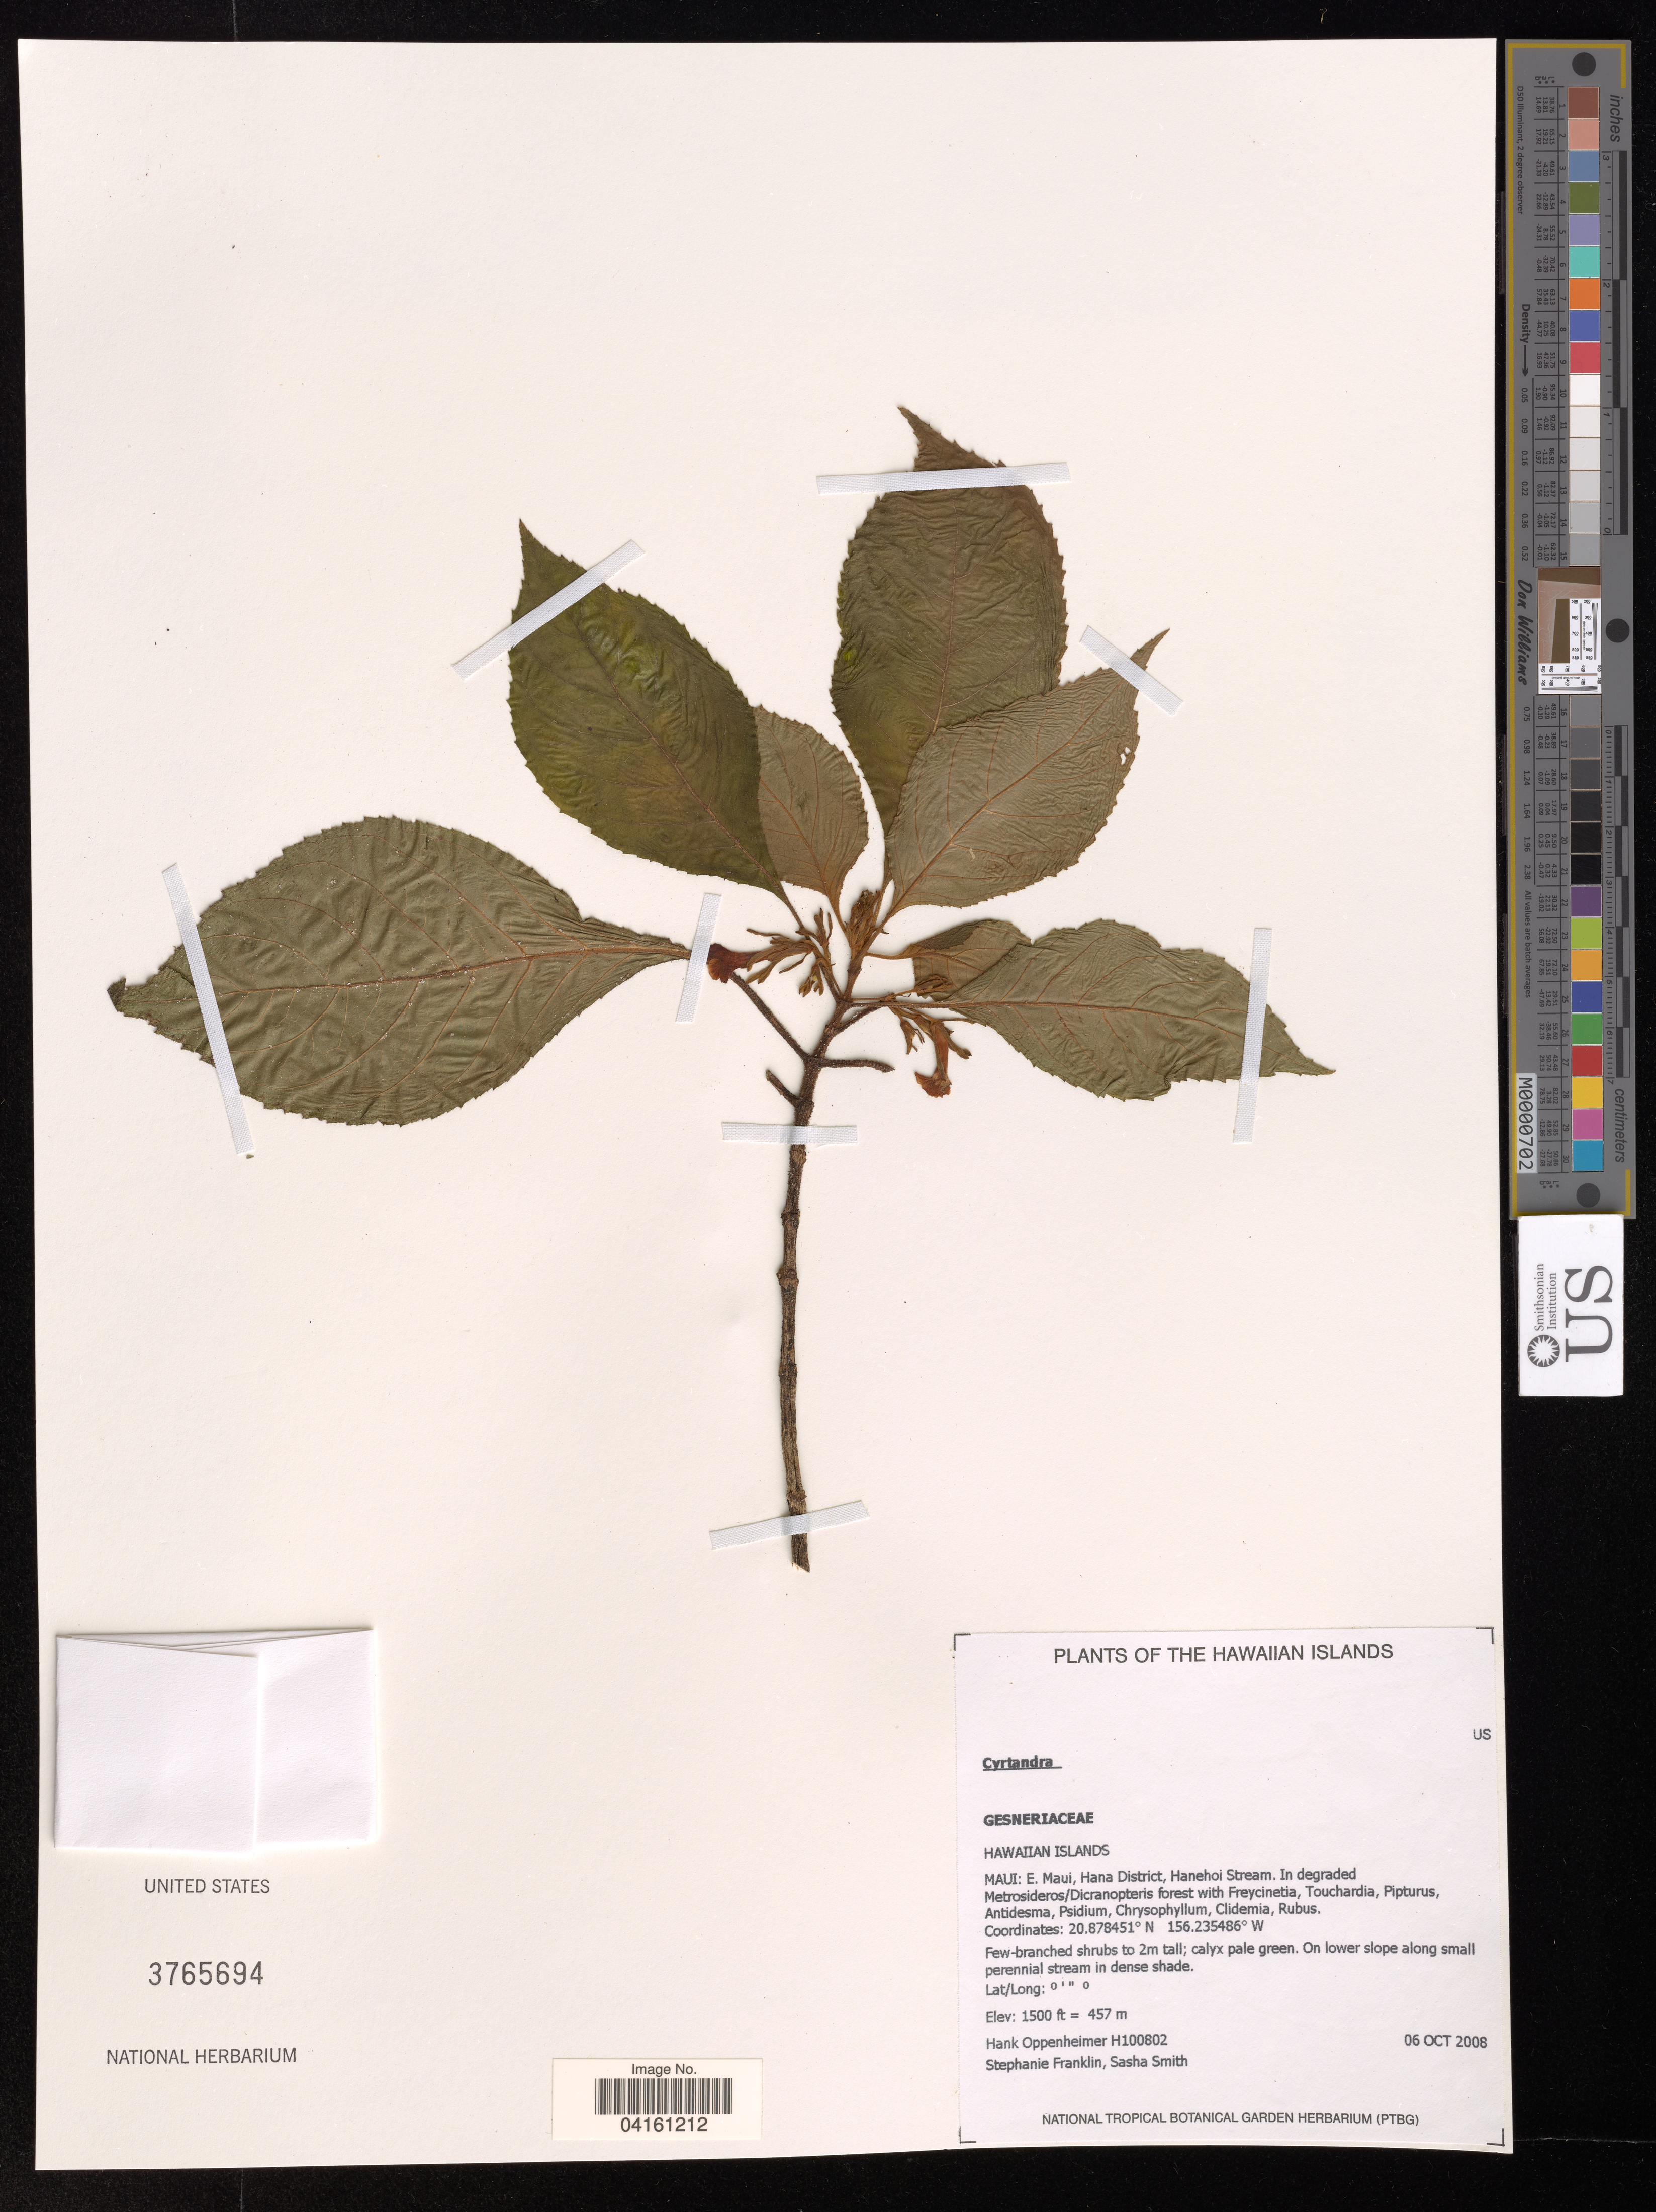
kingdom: Plantae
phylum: Tracheophyta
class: Magnoliopsida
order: Lamiales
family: Gesneriaceae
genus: Cyrtandra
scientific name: Cyrtandra lydgatei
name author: Hillebr.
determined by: Brokaw, D. J., (WS), Washington State University (UNITED STATES)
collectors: H. Oppenheimer & S. Smith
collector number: H100802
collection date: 2008-10-06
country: United States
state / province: Hawaii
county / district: Maui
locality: Hawaiian Islands. Maui: E. Maui, Hana District, Hanehoi Stream.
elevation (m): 457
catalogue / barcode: US 3765694